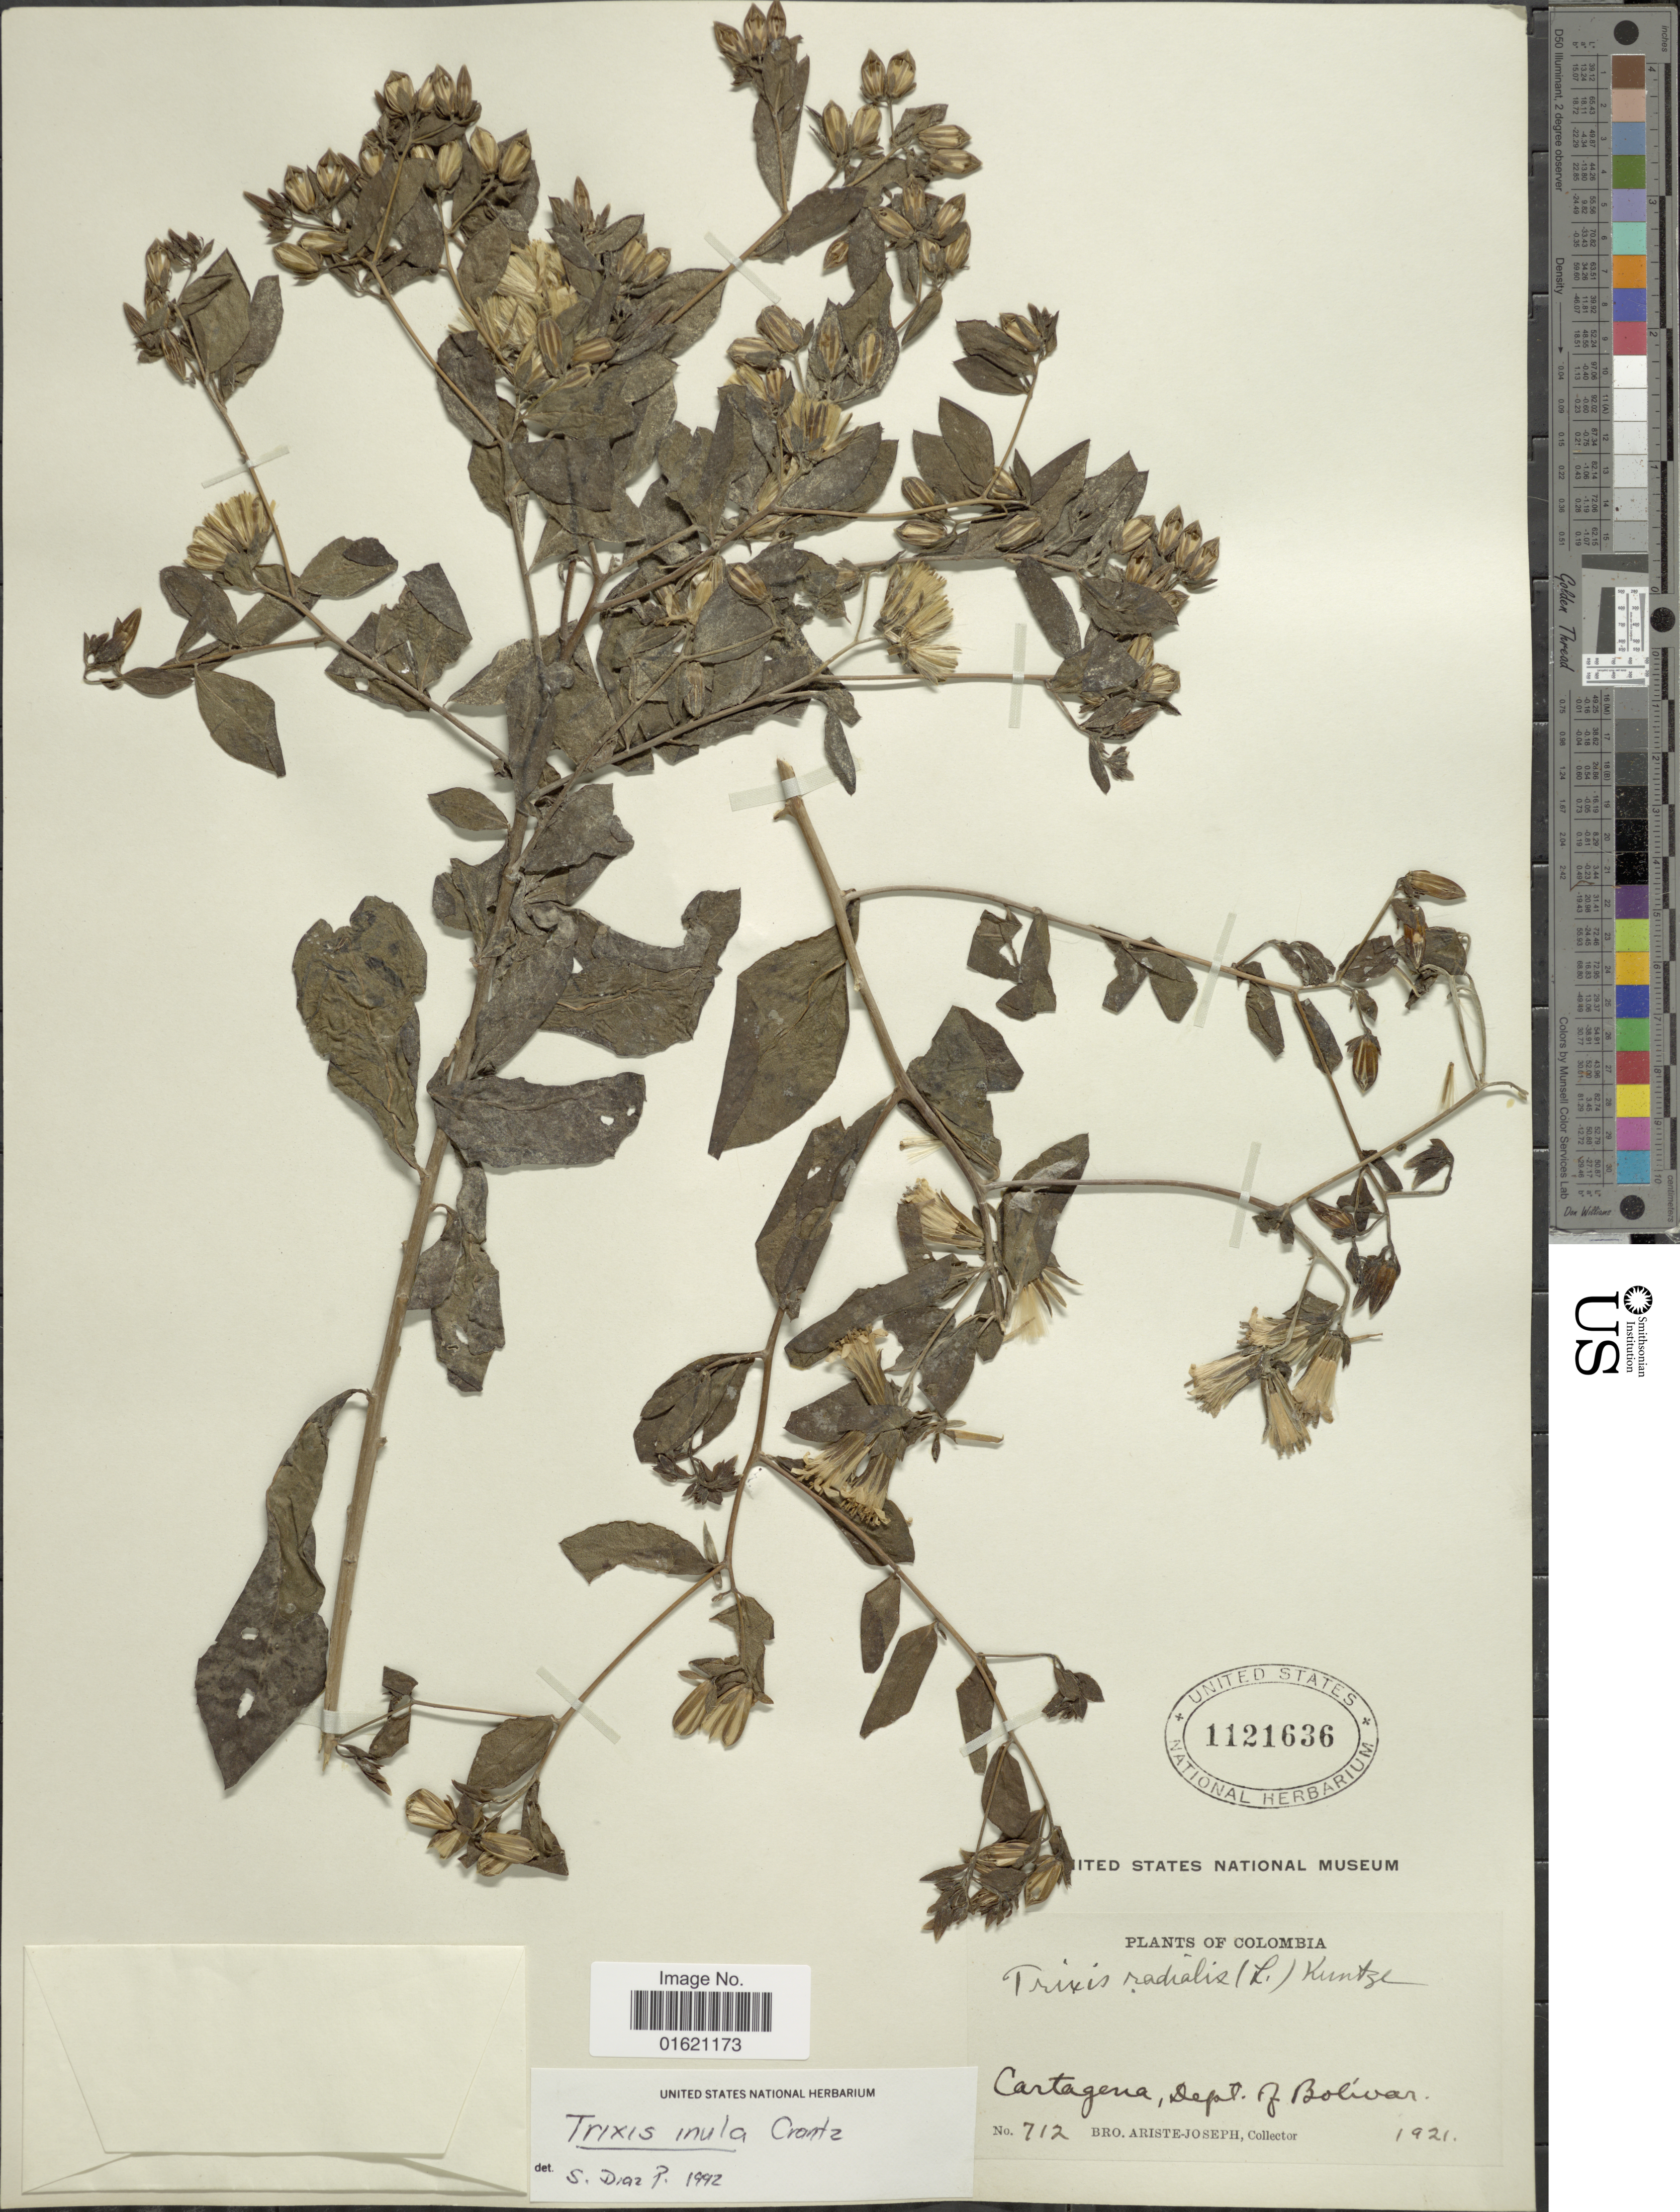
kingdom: Plantae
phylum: Tracheophyta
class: Magnoliopsida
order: Asterales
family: Asteraceae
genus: Trixis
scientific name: Trixis inula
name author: Crantz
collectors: Bro. Ariste-Joseph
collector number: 712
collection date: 1921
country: Colombia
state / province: Bolívar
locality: Cartagena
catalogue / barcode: US 1121636